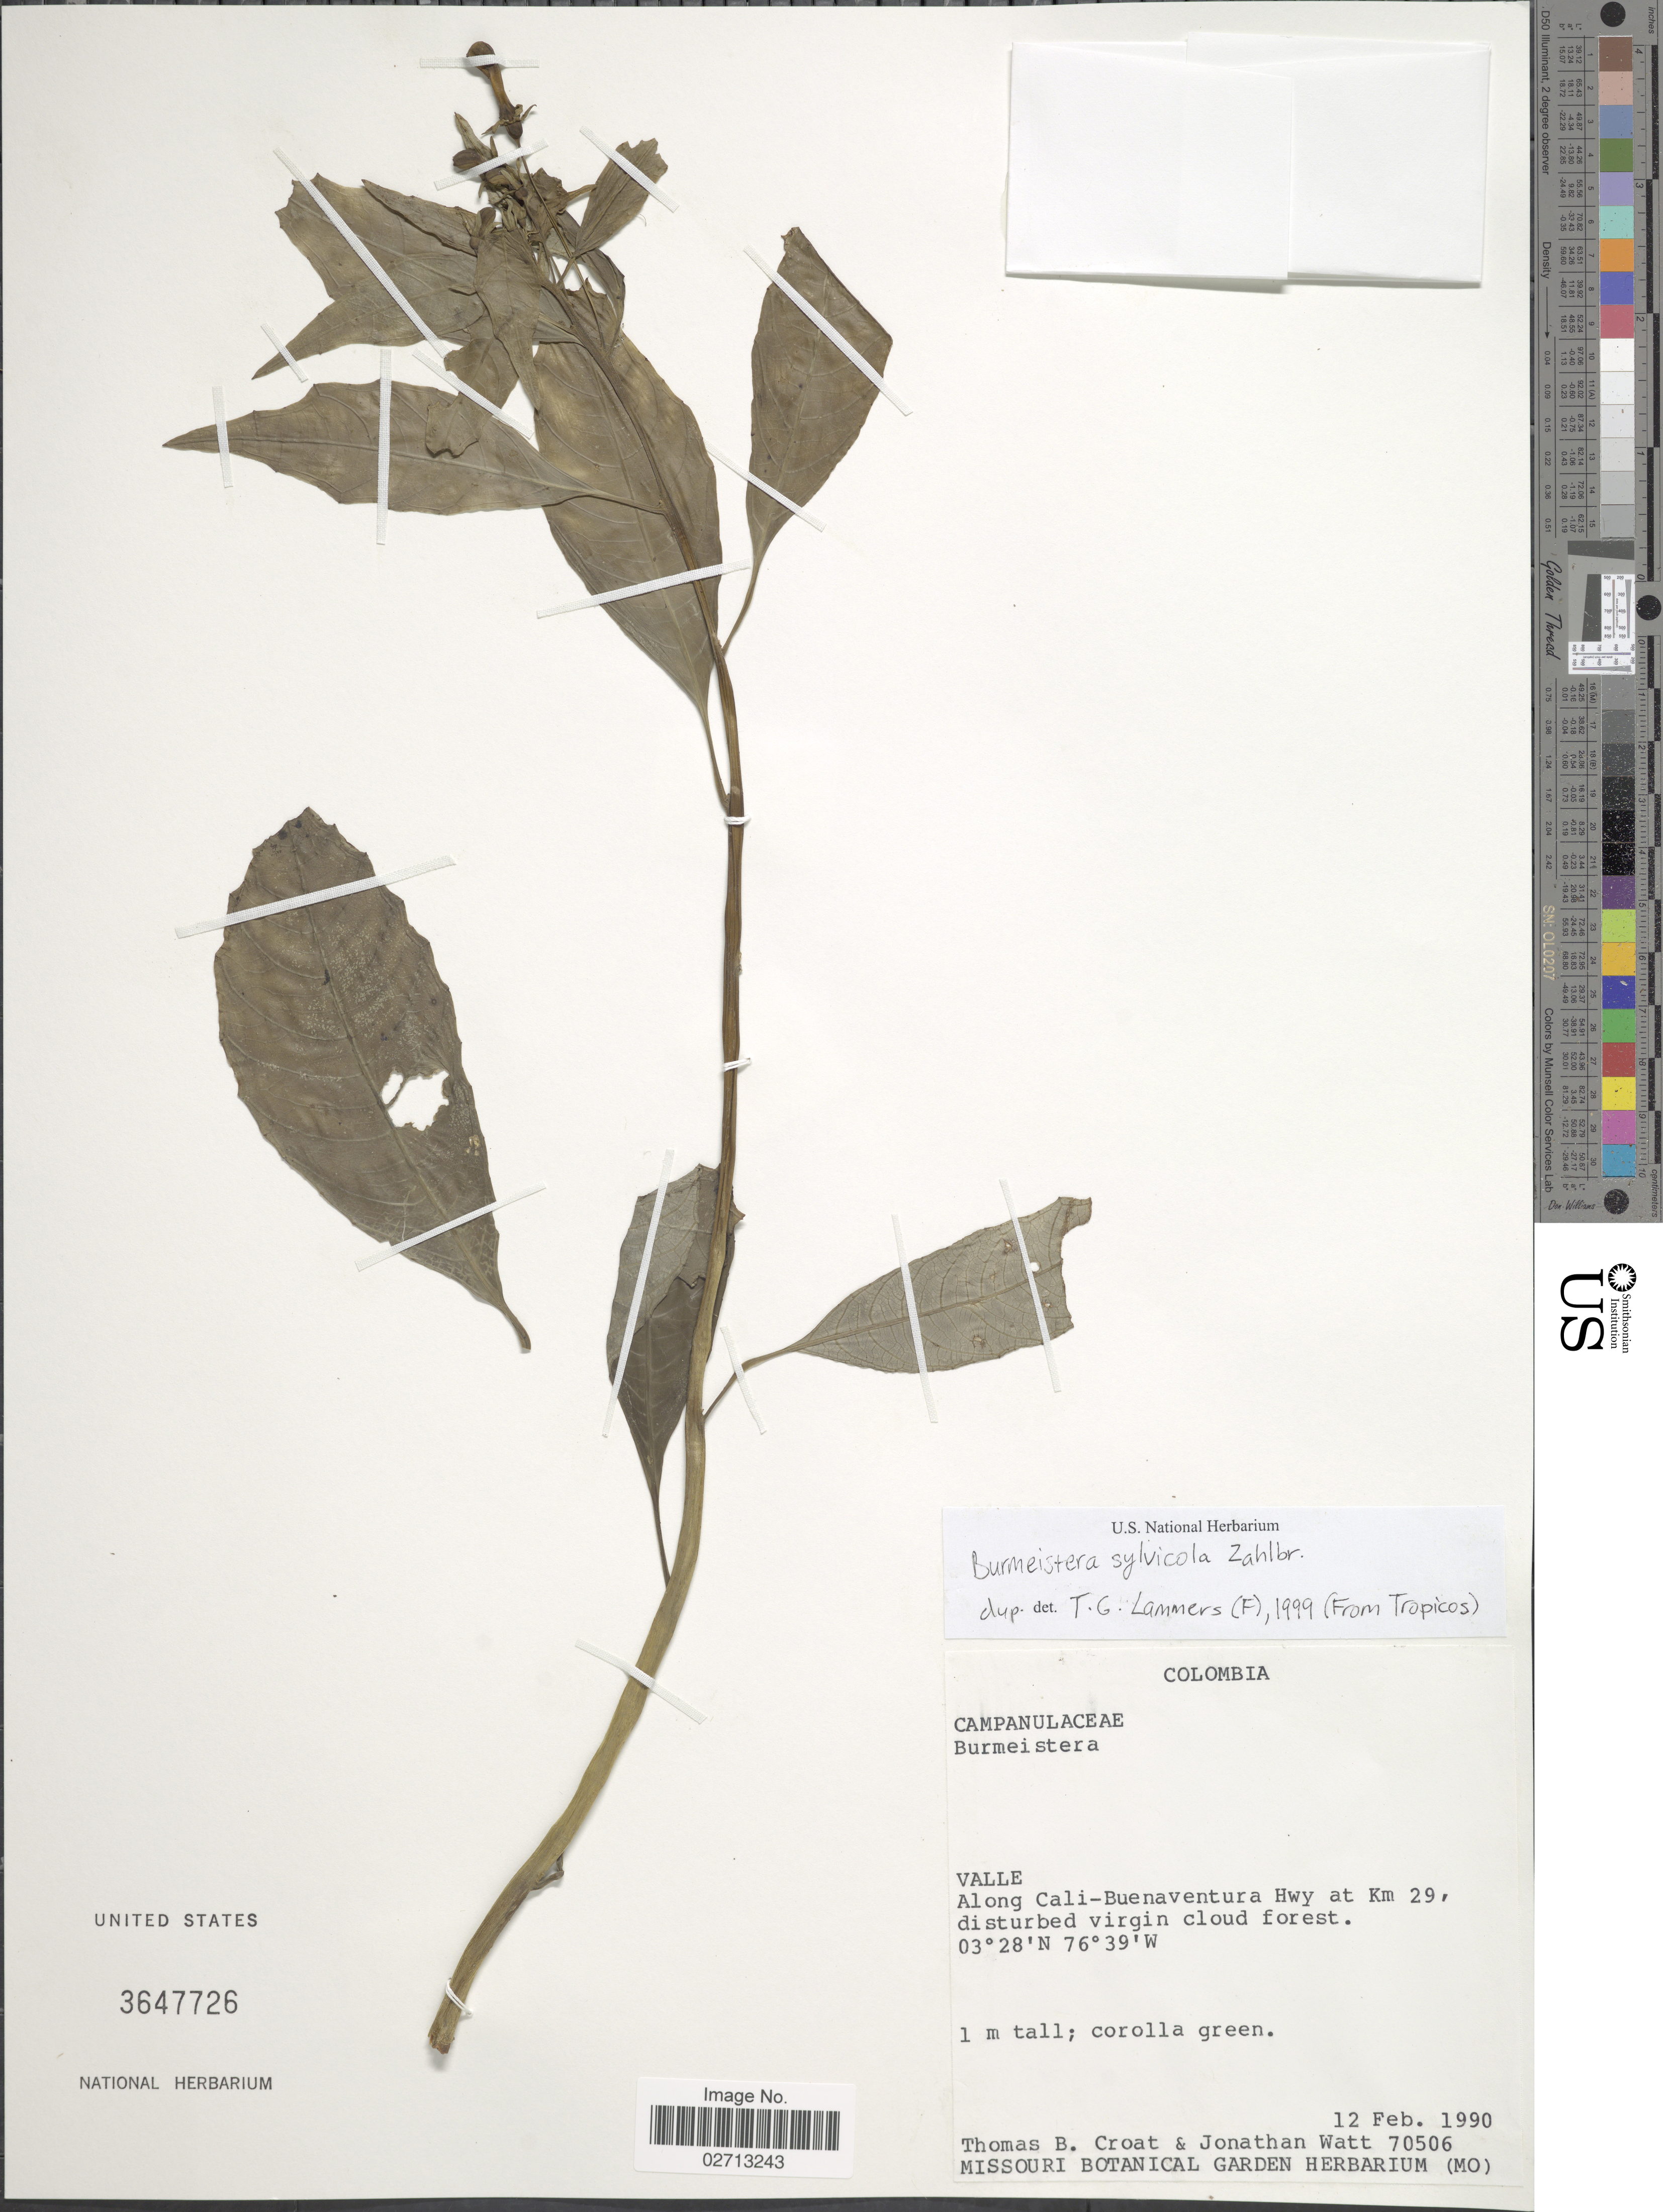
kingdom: Plantae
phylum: Tracheophyta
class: Magnoliopsida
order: Asterales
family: Campanulaceae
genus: Burmeistera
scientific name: Burmeistera sylvicola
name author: Zahlbr.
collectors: T. B. Croat & J. Watt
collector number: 70506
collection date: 1990-02-12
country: Colombia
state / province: Valle del Cauca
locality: Valle. Along Cali-Buenaventura Hwy at Km 29.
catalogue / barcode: US 3647726